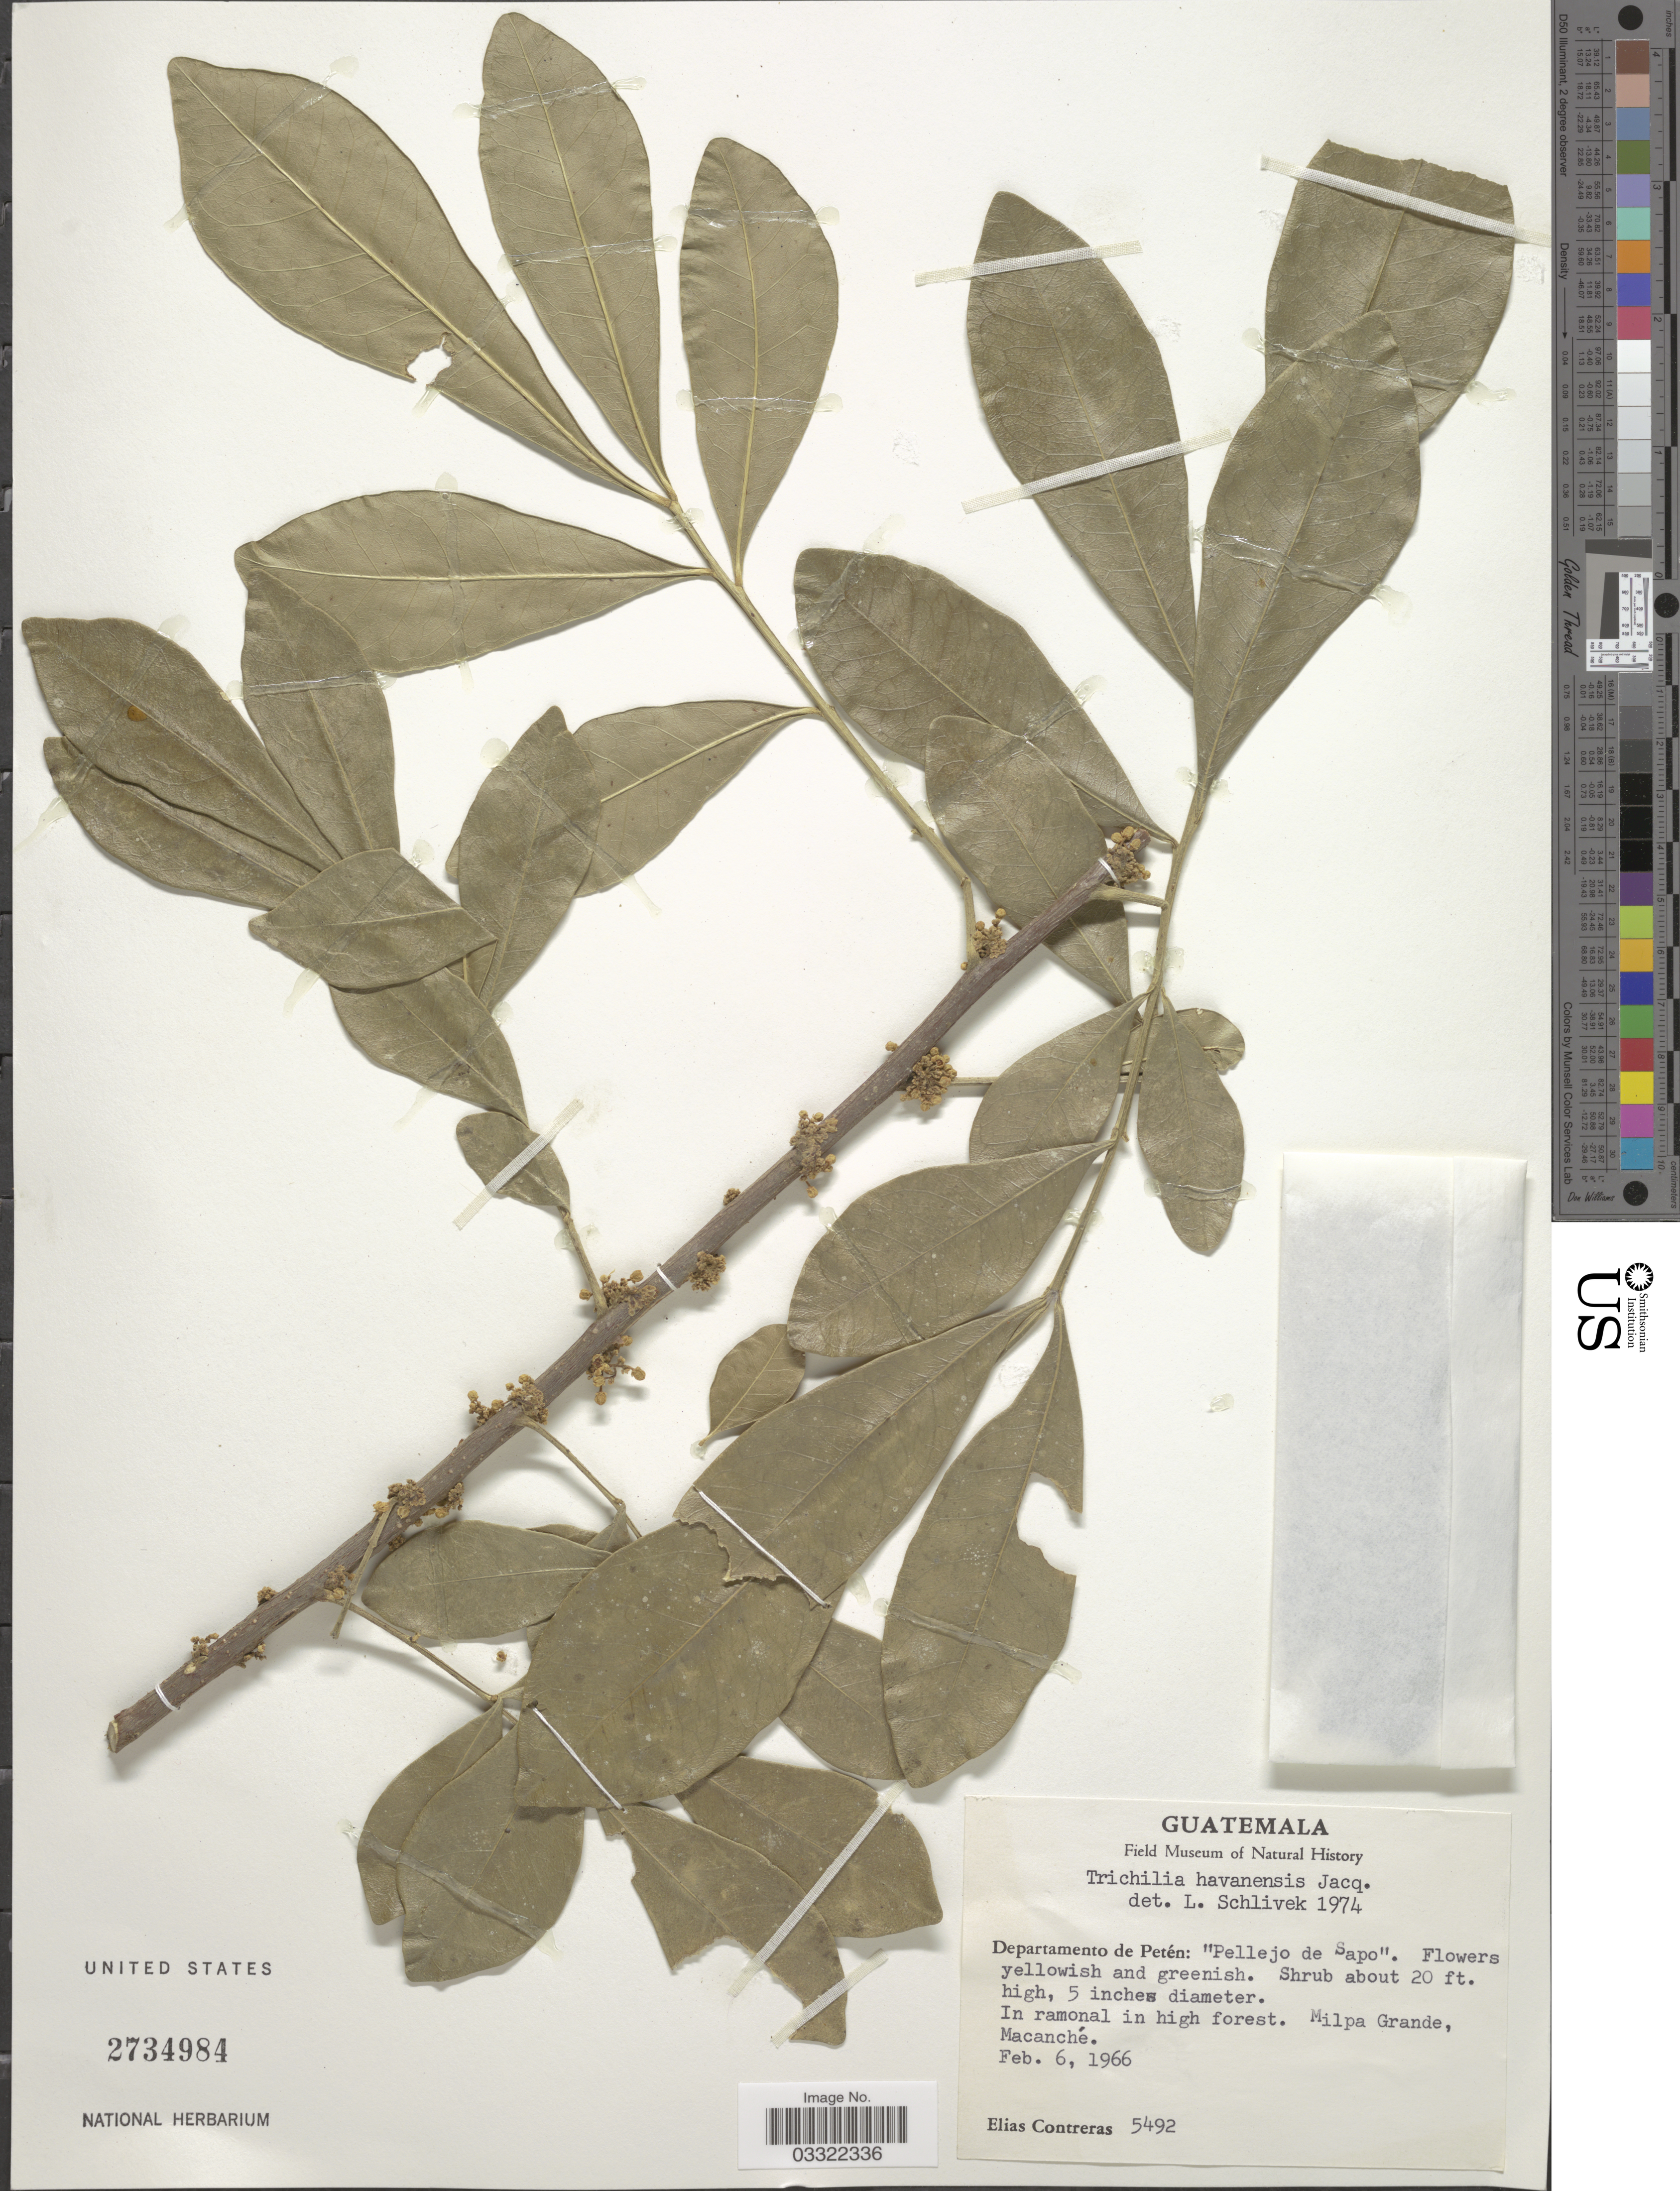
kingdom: Plantae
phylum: Tracheophyta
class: Magnoliopsida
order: Sapindales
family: Meliaceae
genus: Trichilia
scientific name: Trichilia havanensis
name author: Jacq.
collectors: E. Contreras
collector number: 5492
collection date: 1966-02-06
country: Guatemala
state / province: El Petén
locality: Departamento de Petén: "Pellejo de Sapo". Milpa Grande, Macanché.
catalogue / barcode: US 2734984